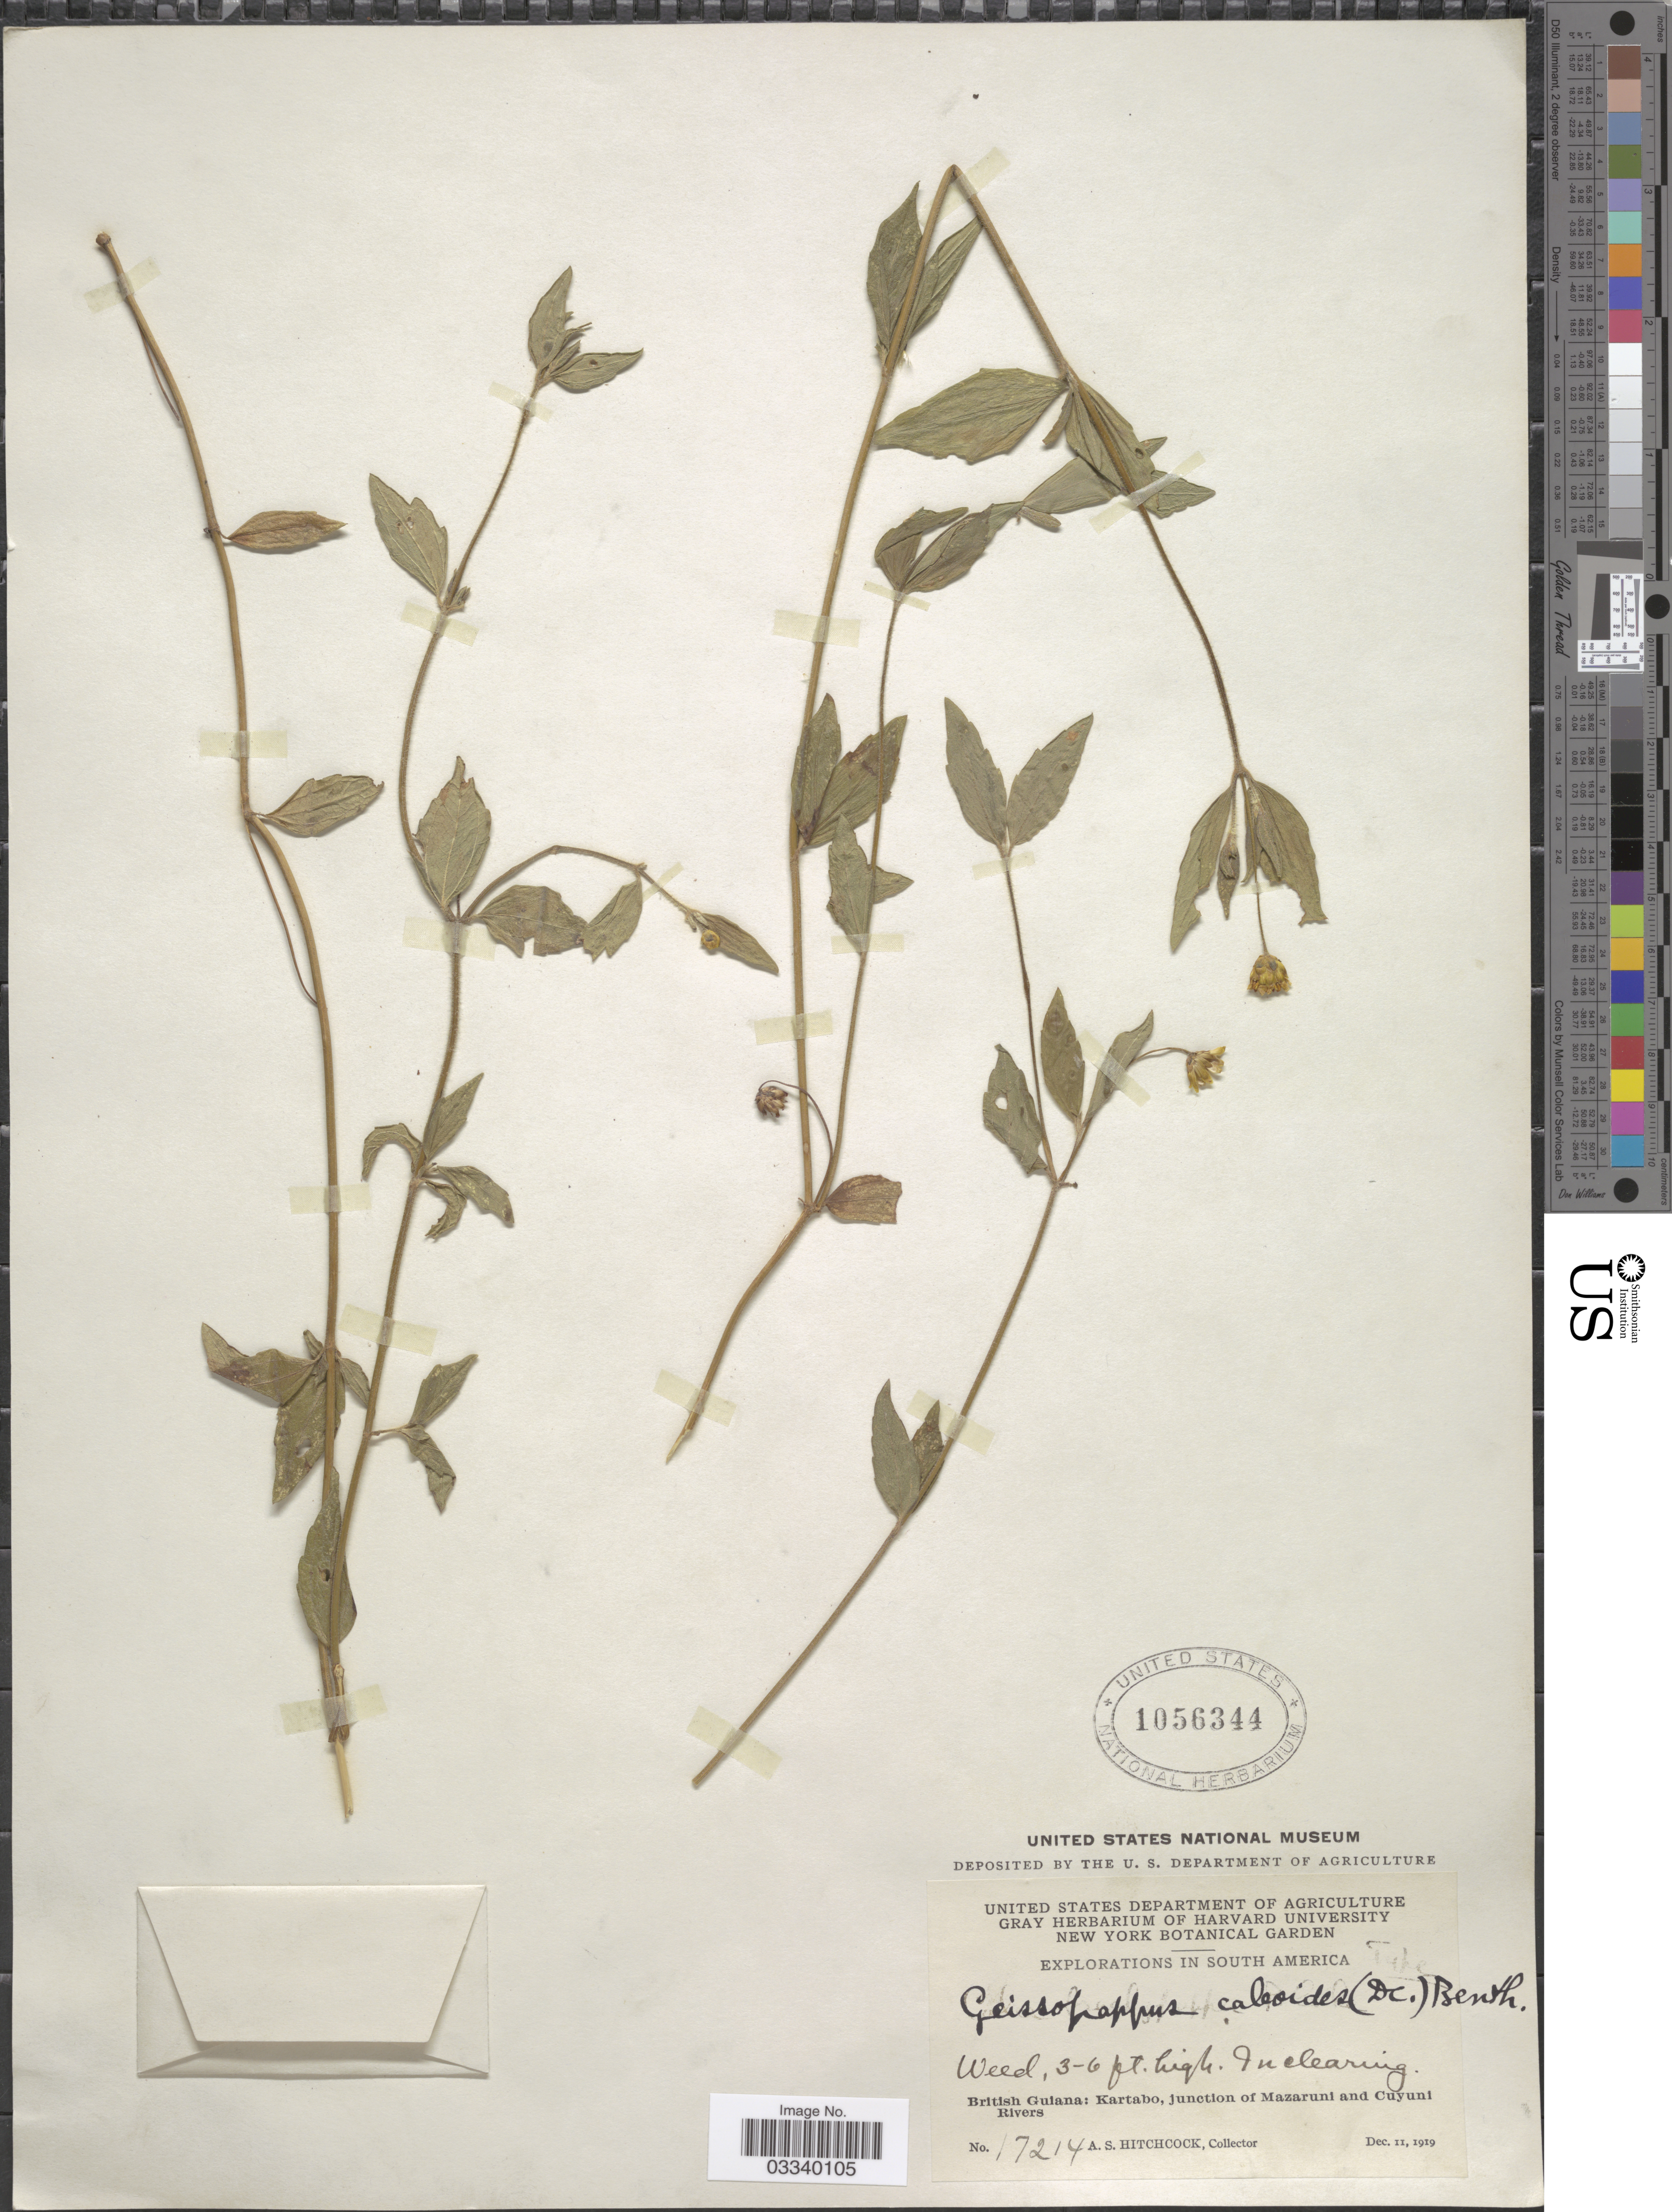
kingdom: Plantae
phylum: Tracheophyta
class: Magnoliopsida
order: Asterales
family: Asteraceae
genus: Calea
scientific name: Calea caleoides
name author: (DC.) H. Rob.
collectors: A. S. Hitchcock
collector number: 17214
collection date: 1919-12-11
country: Guyana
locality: British Guiana: Kartabo, junction of Mazaruni and Cuyuni Rivers.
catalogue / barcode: US 1056344